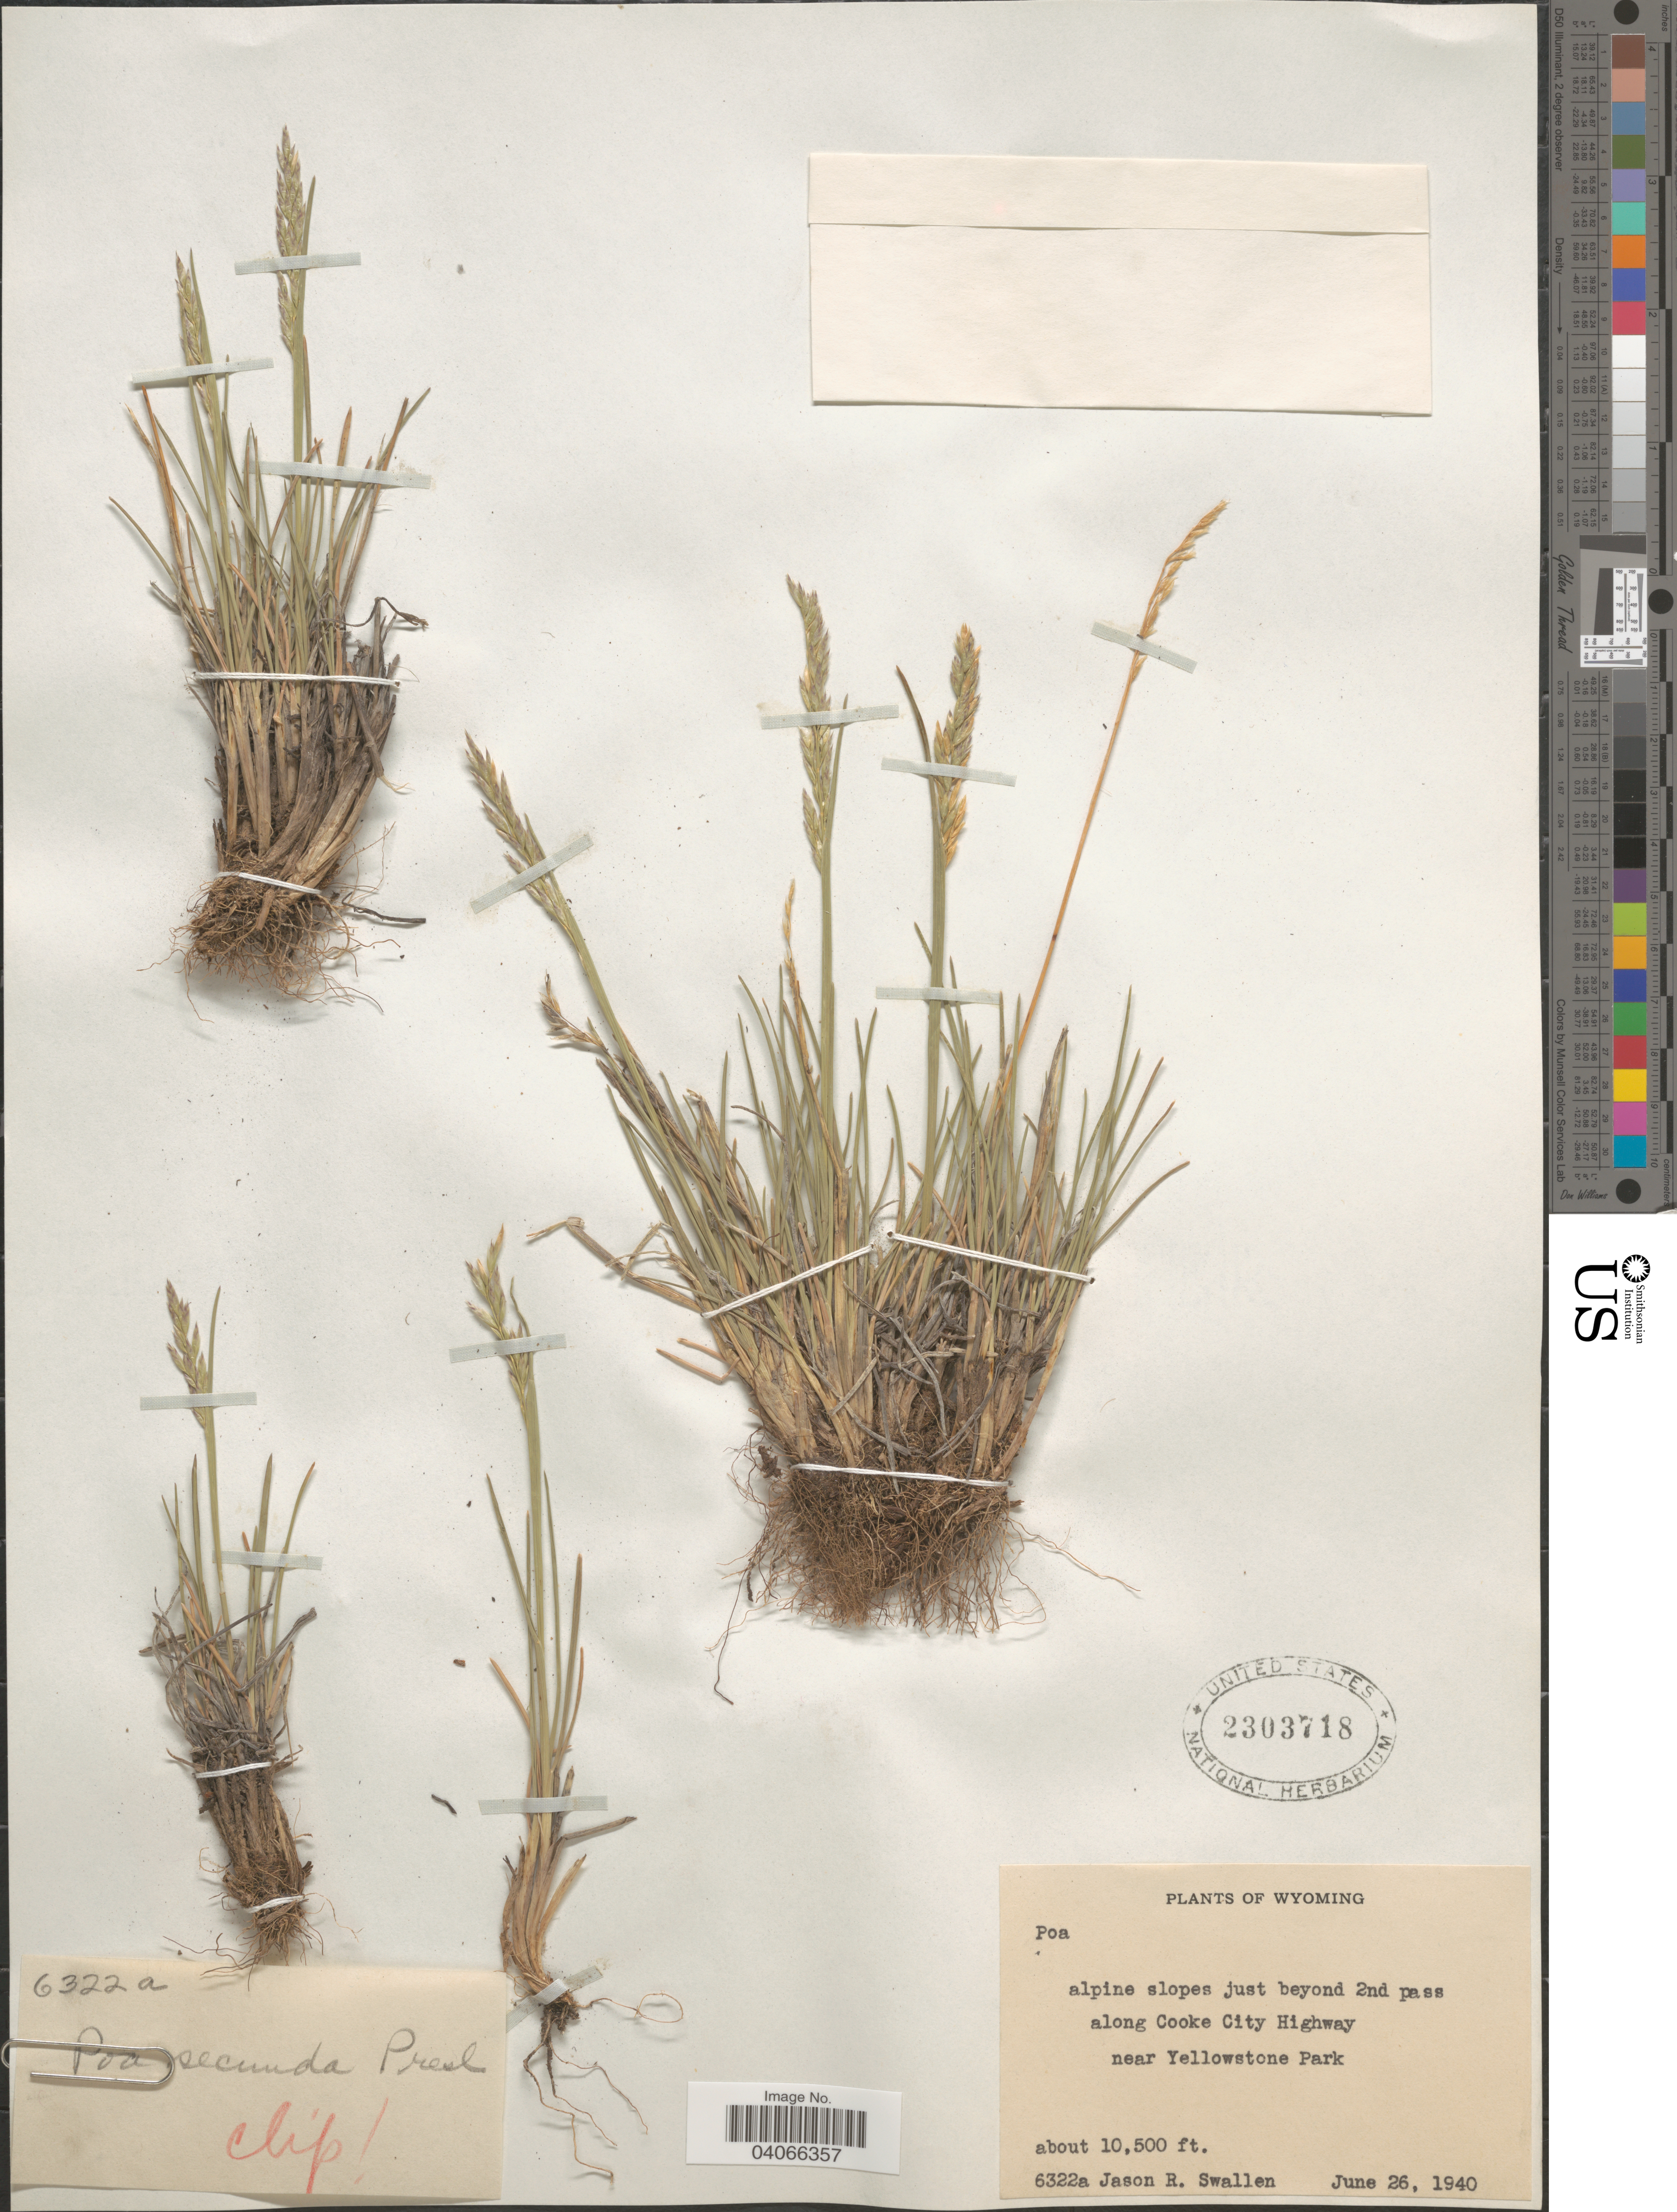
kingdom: Plantae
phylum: Tracheophyta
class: Liliopsida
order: Poales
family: Poaceae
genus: Poa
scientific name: Poa secunda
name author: J. Presl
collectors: J. R. Swallen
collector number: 6322a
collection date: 1940-06-26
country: United States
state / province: Wyoming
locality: Alpine slopes just beyond 2nd pass along Cooke City Highway near Yellowstone Park.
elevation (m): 3200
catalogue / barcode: US 2303718